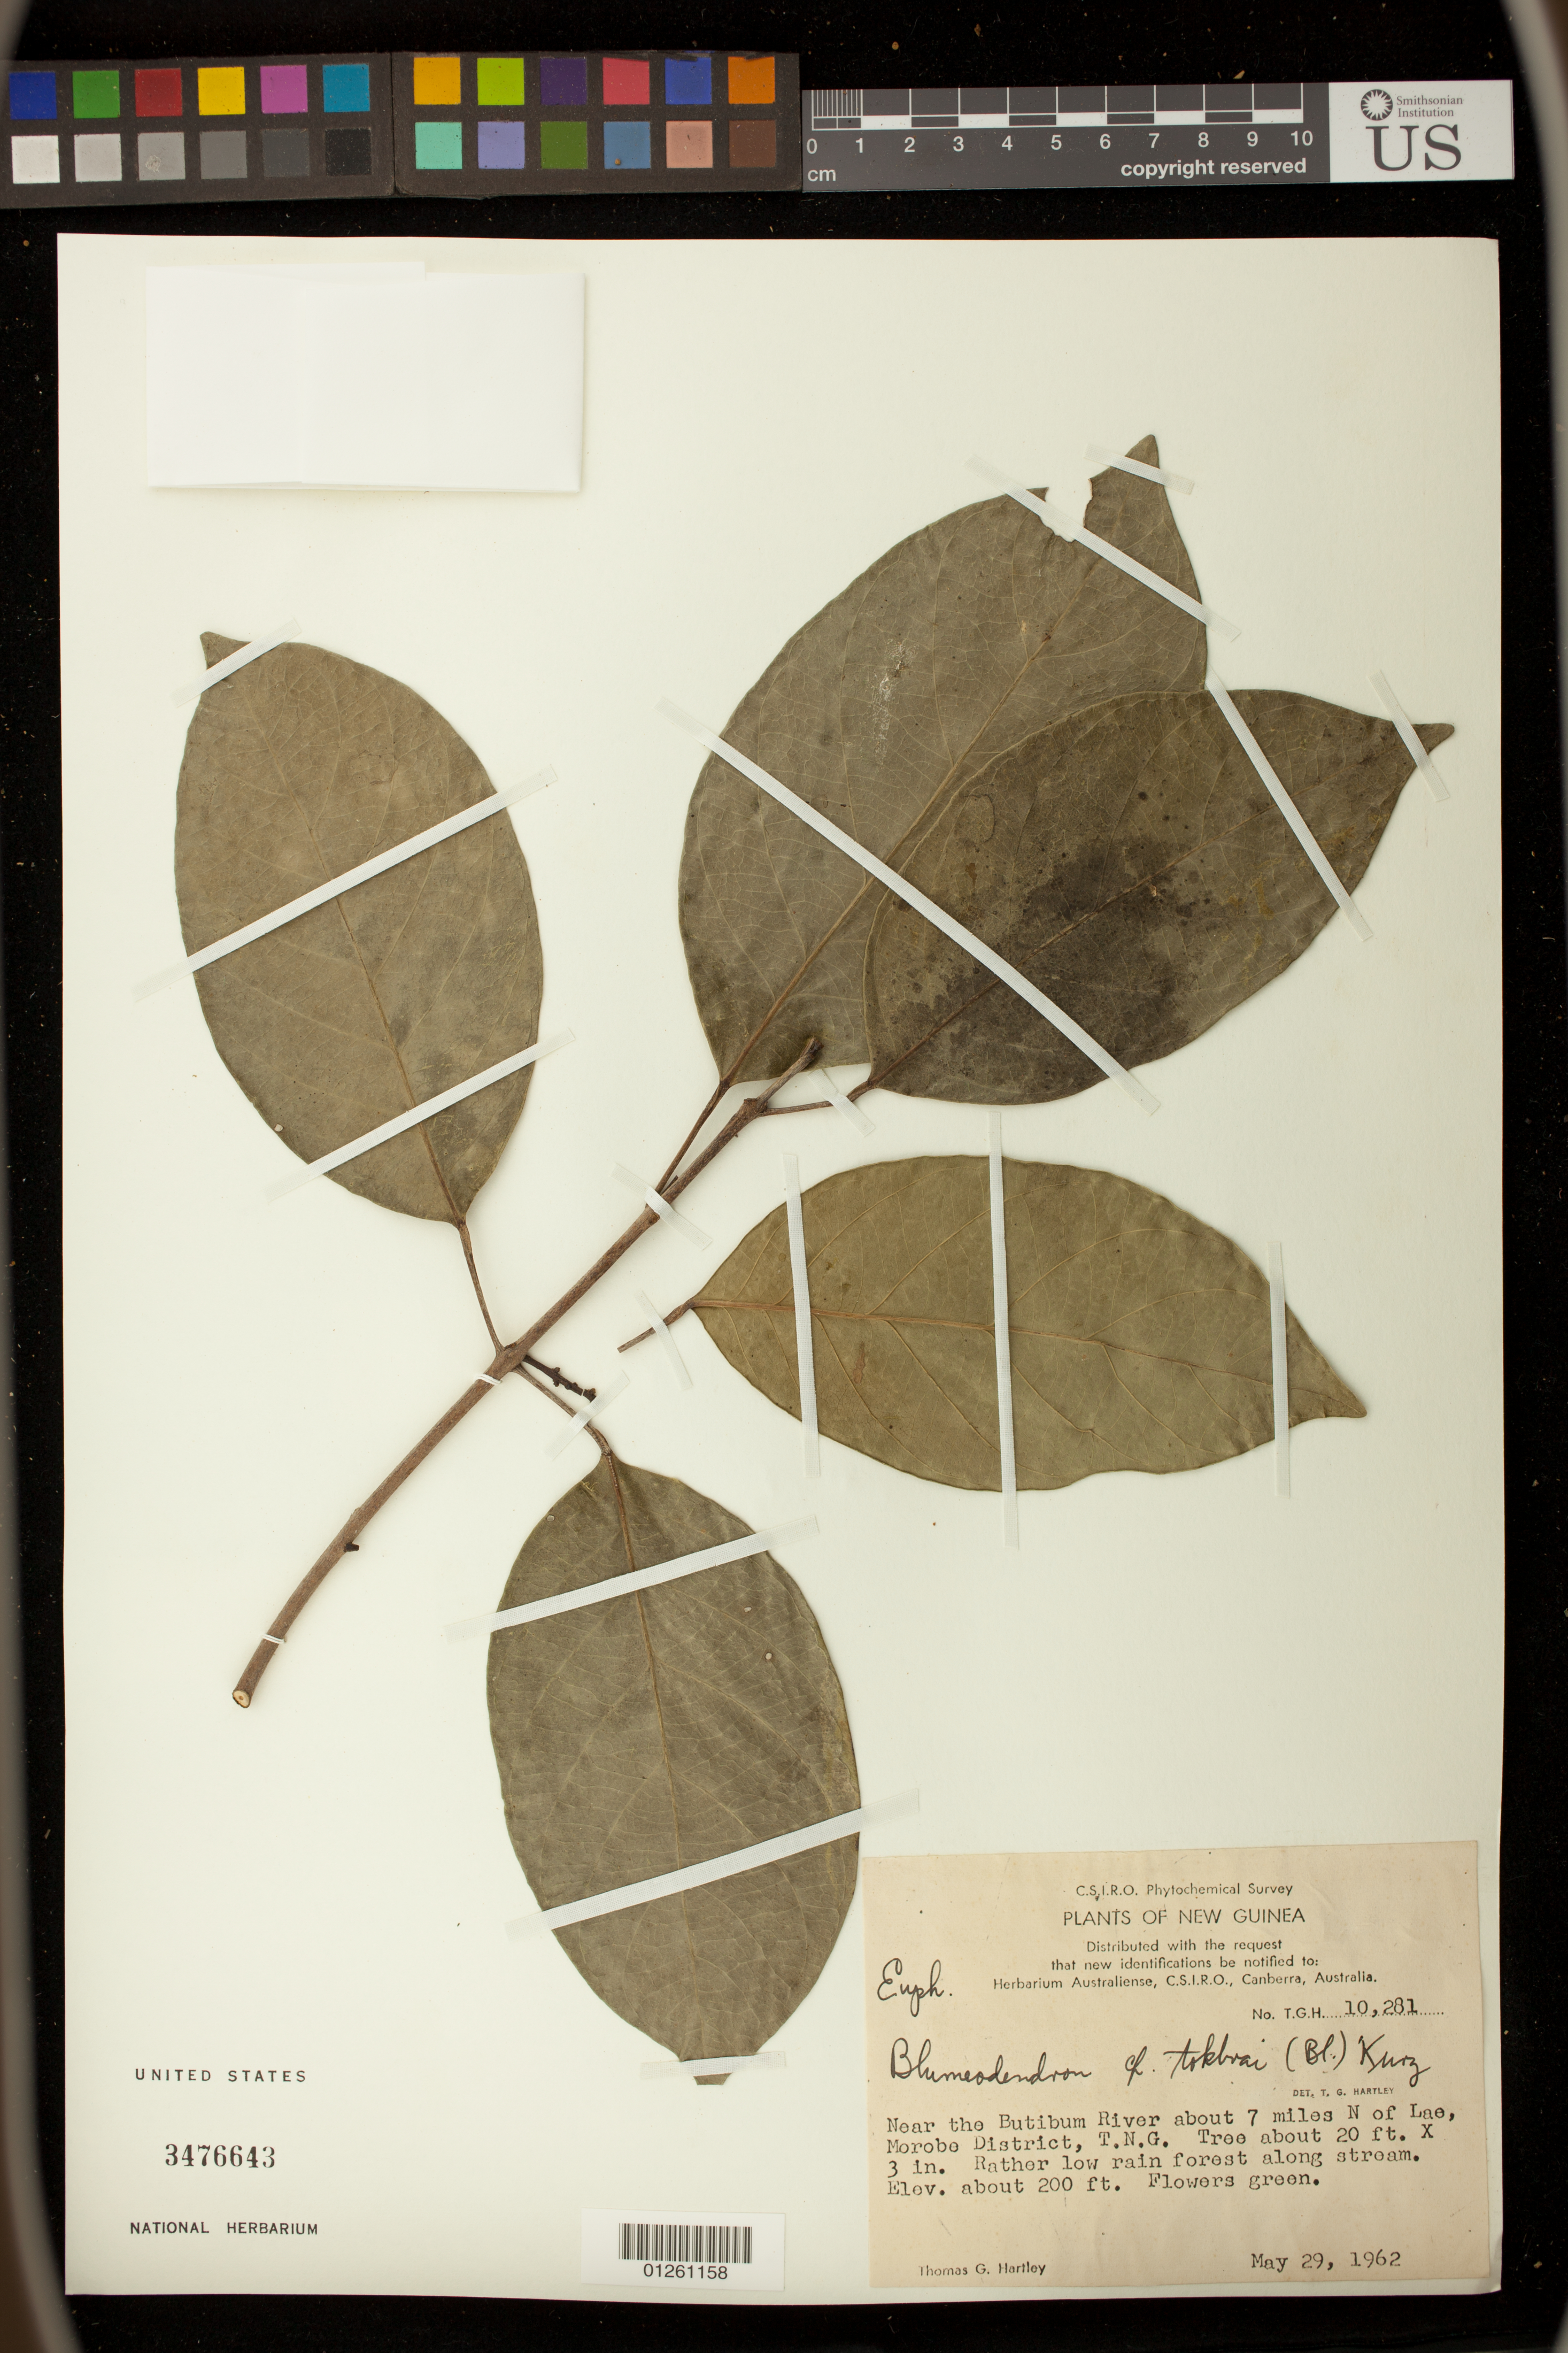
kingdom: Plantae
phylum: Tracheophyta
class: Magnoliopsida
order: Malpighiales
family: Euphorbiaceae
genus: Blumeodendron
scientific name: Blumeodendron tokbrai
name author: (Blume) Kurz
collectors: T. G. Hartley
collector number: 10281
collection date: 1962-05-29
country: Papua New Guinea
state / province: Morobe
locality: Near the Butibum River about 7 miles N of Lae, T.N.G.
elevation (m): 61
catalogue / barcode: US 3476643